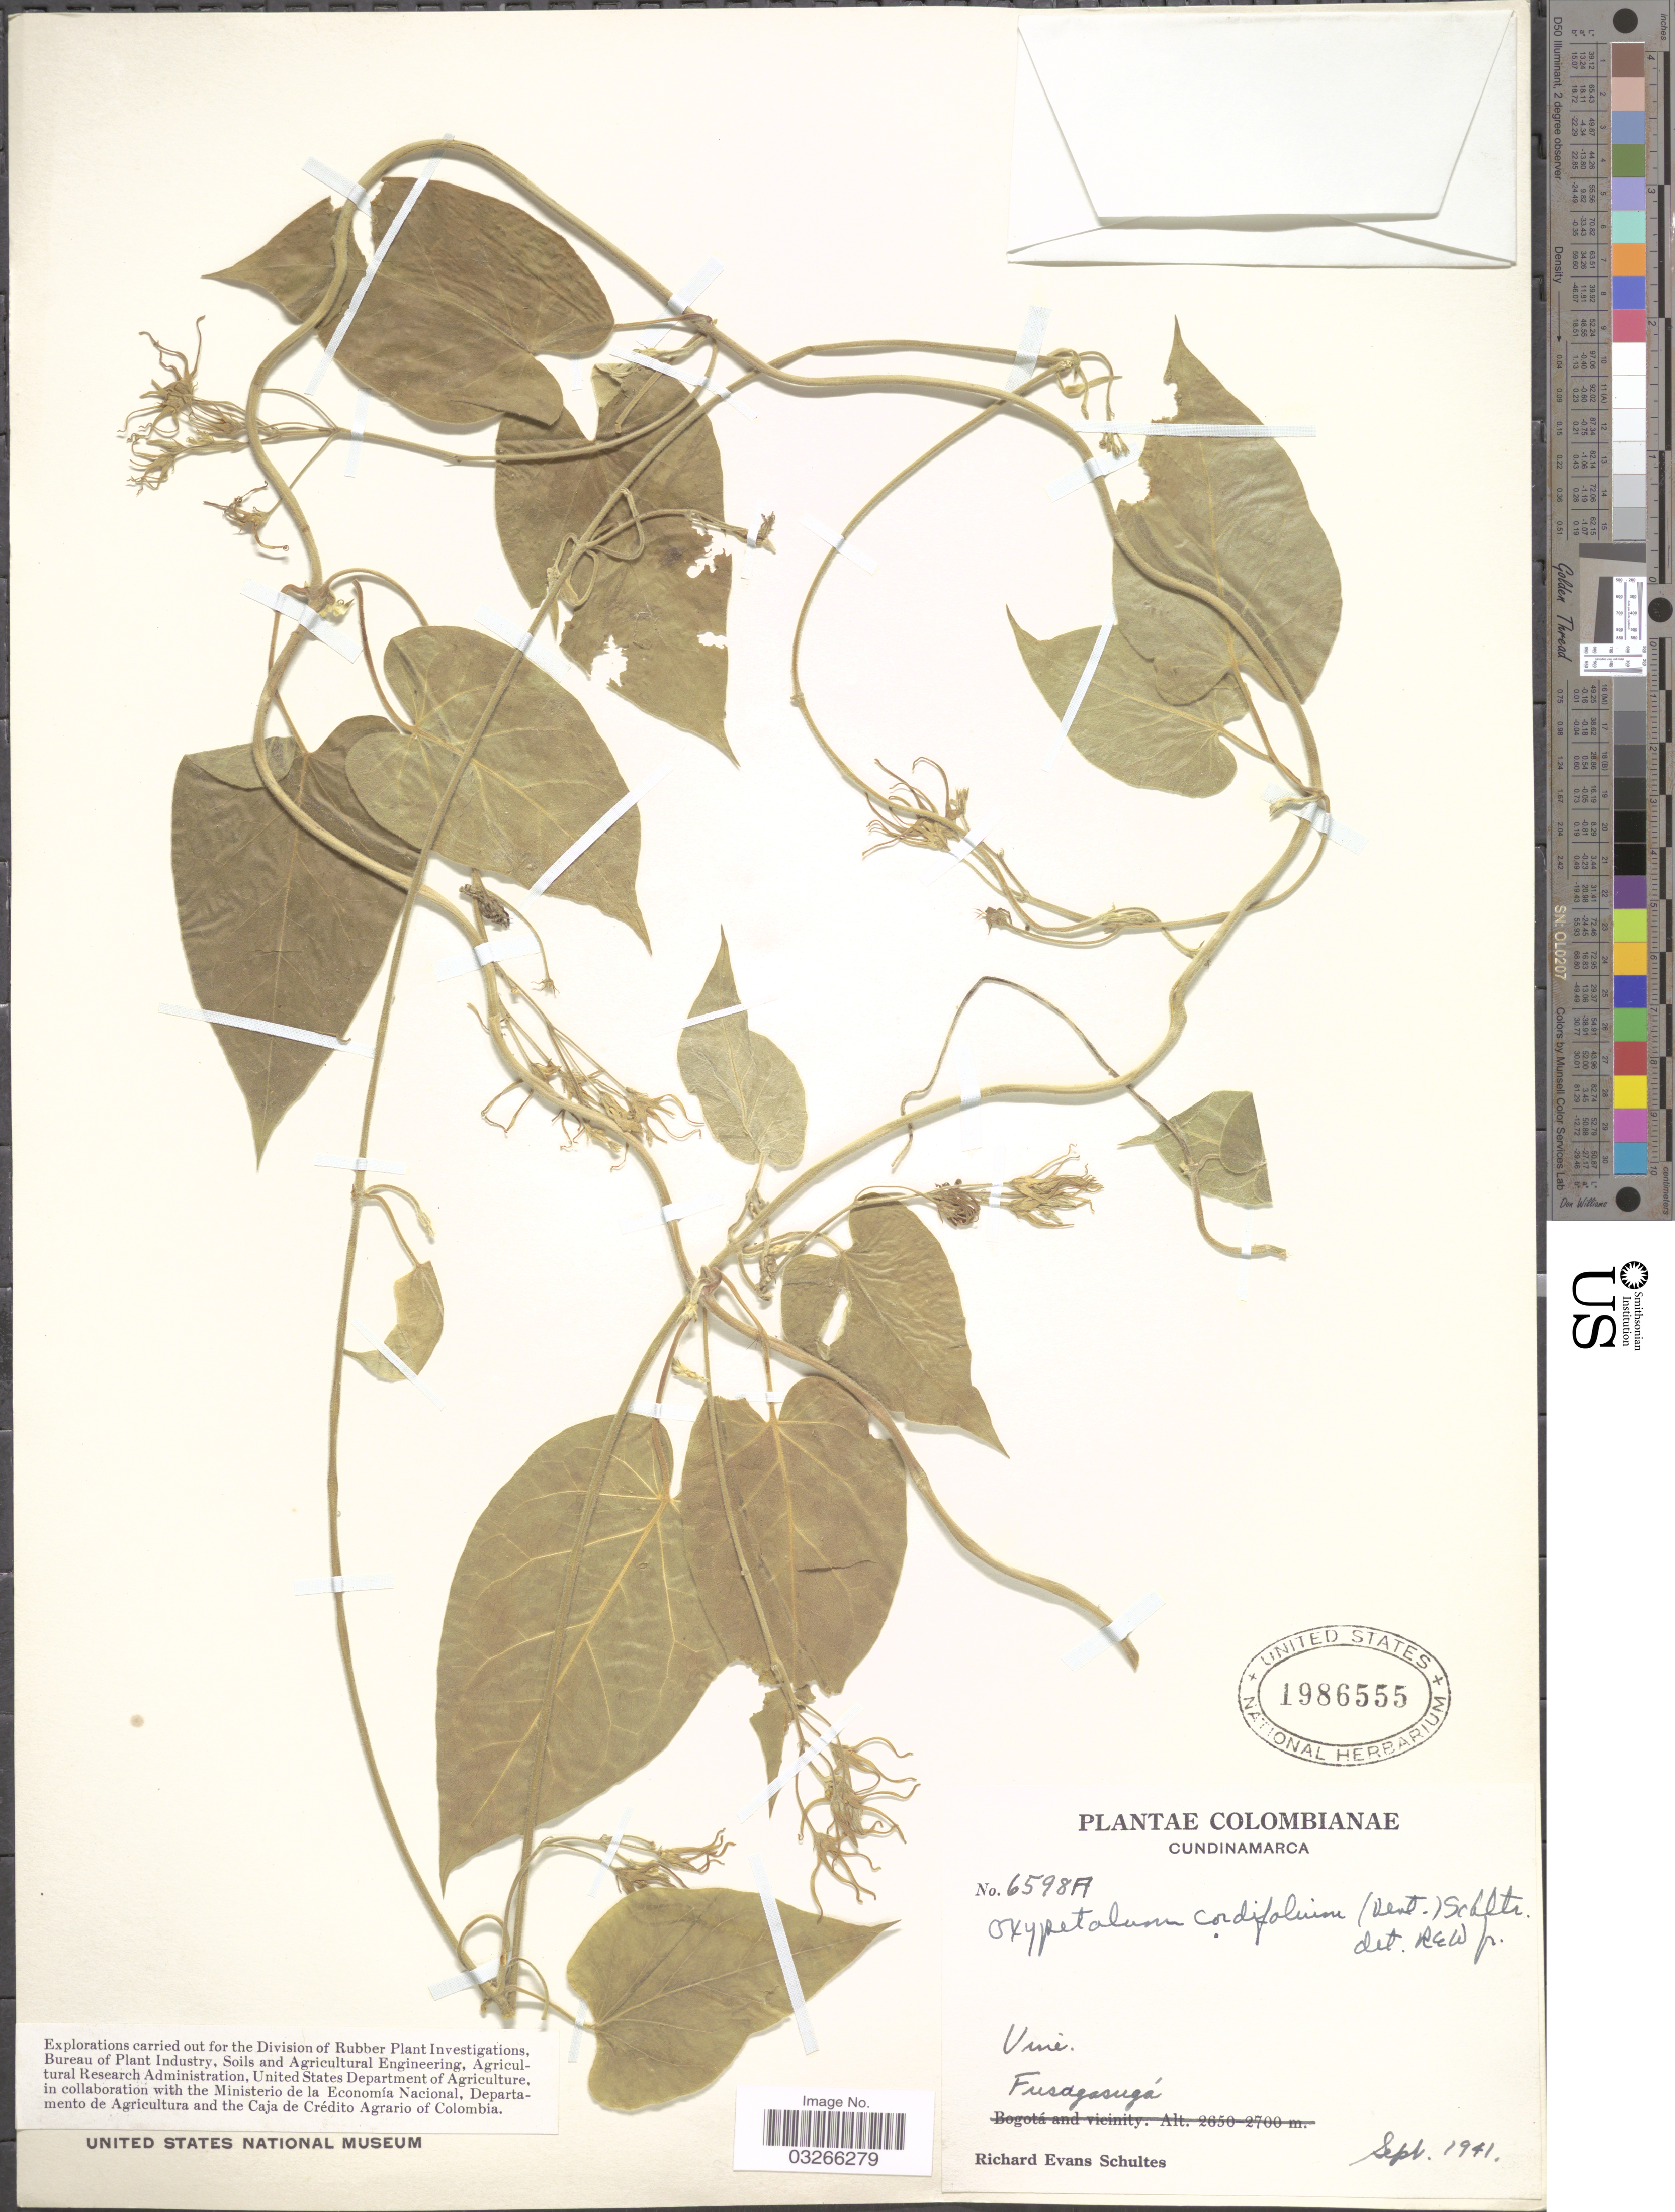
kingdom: Plantae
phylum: Tracheophyta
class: Magnoliopsida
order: Gentianales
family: Apocynaceae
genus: Oxypetalum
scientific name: Oxypetalum cordifolium subsp. cordifolium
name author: (Vent.) Schltr.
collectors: R. E. Schultes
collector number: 6598A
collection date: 1941-09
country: Colombia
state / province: Cundinamarca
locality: Fusagasugá.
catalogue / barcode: US 1986555